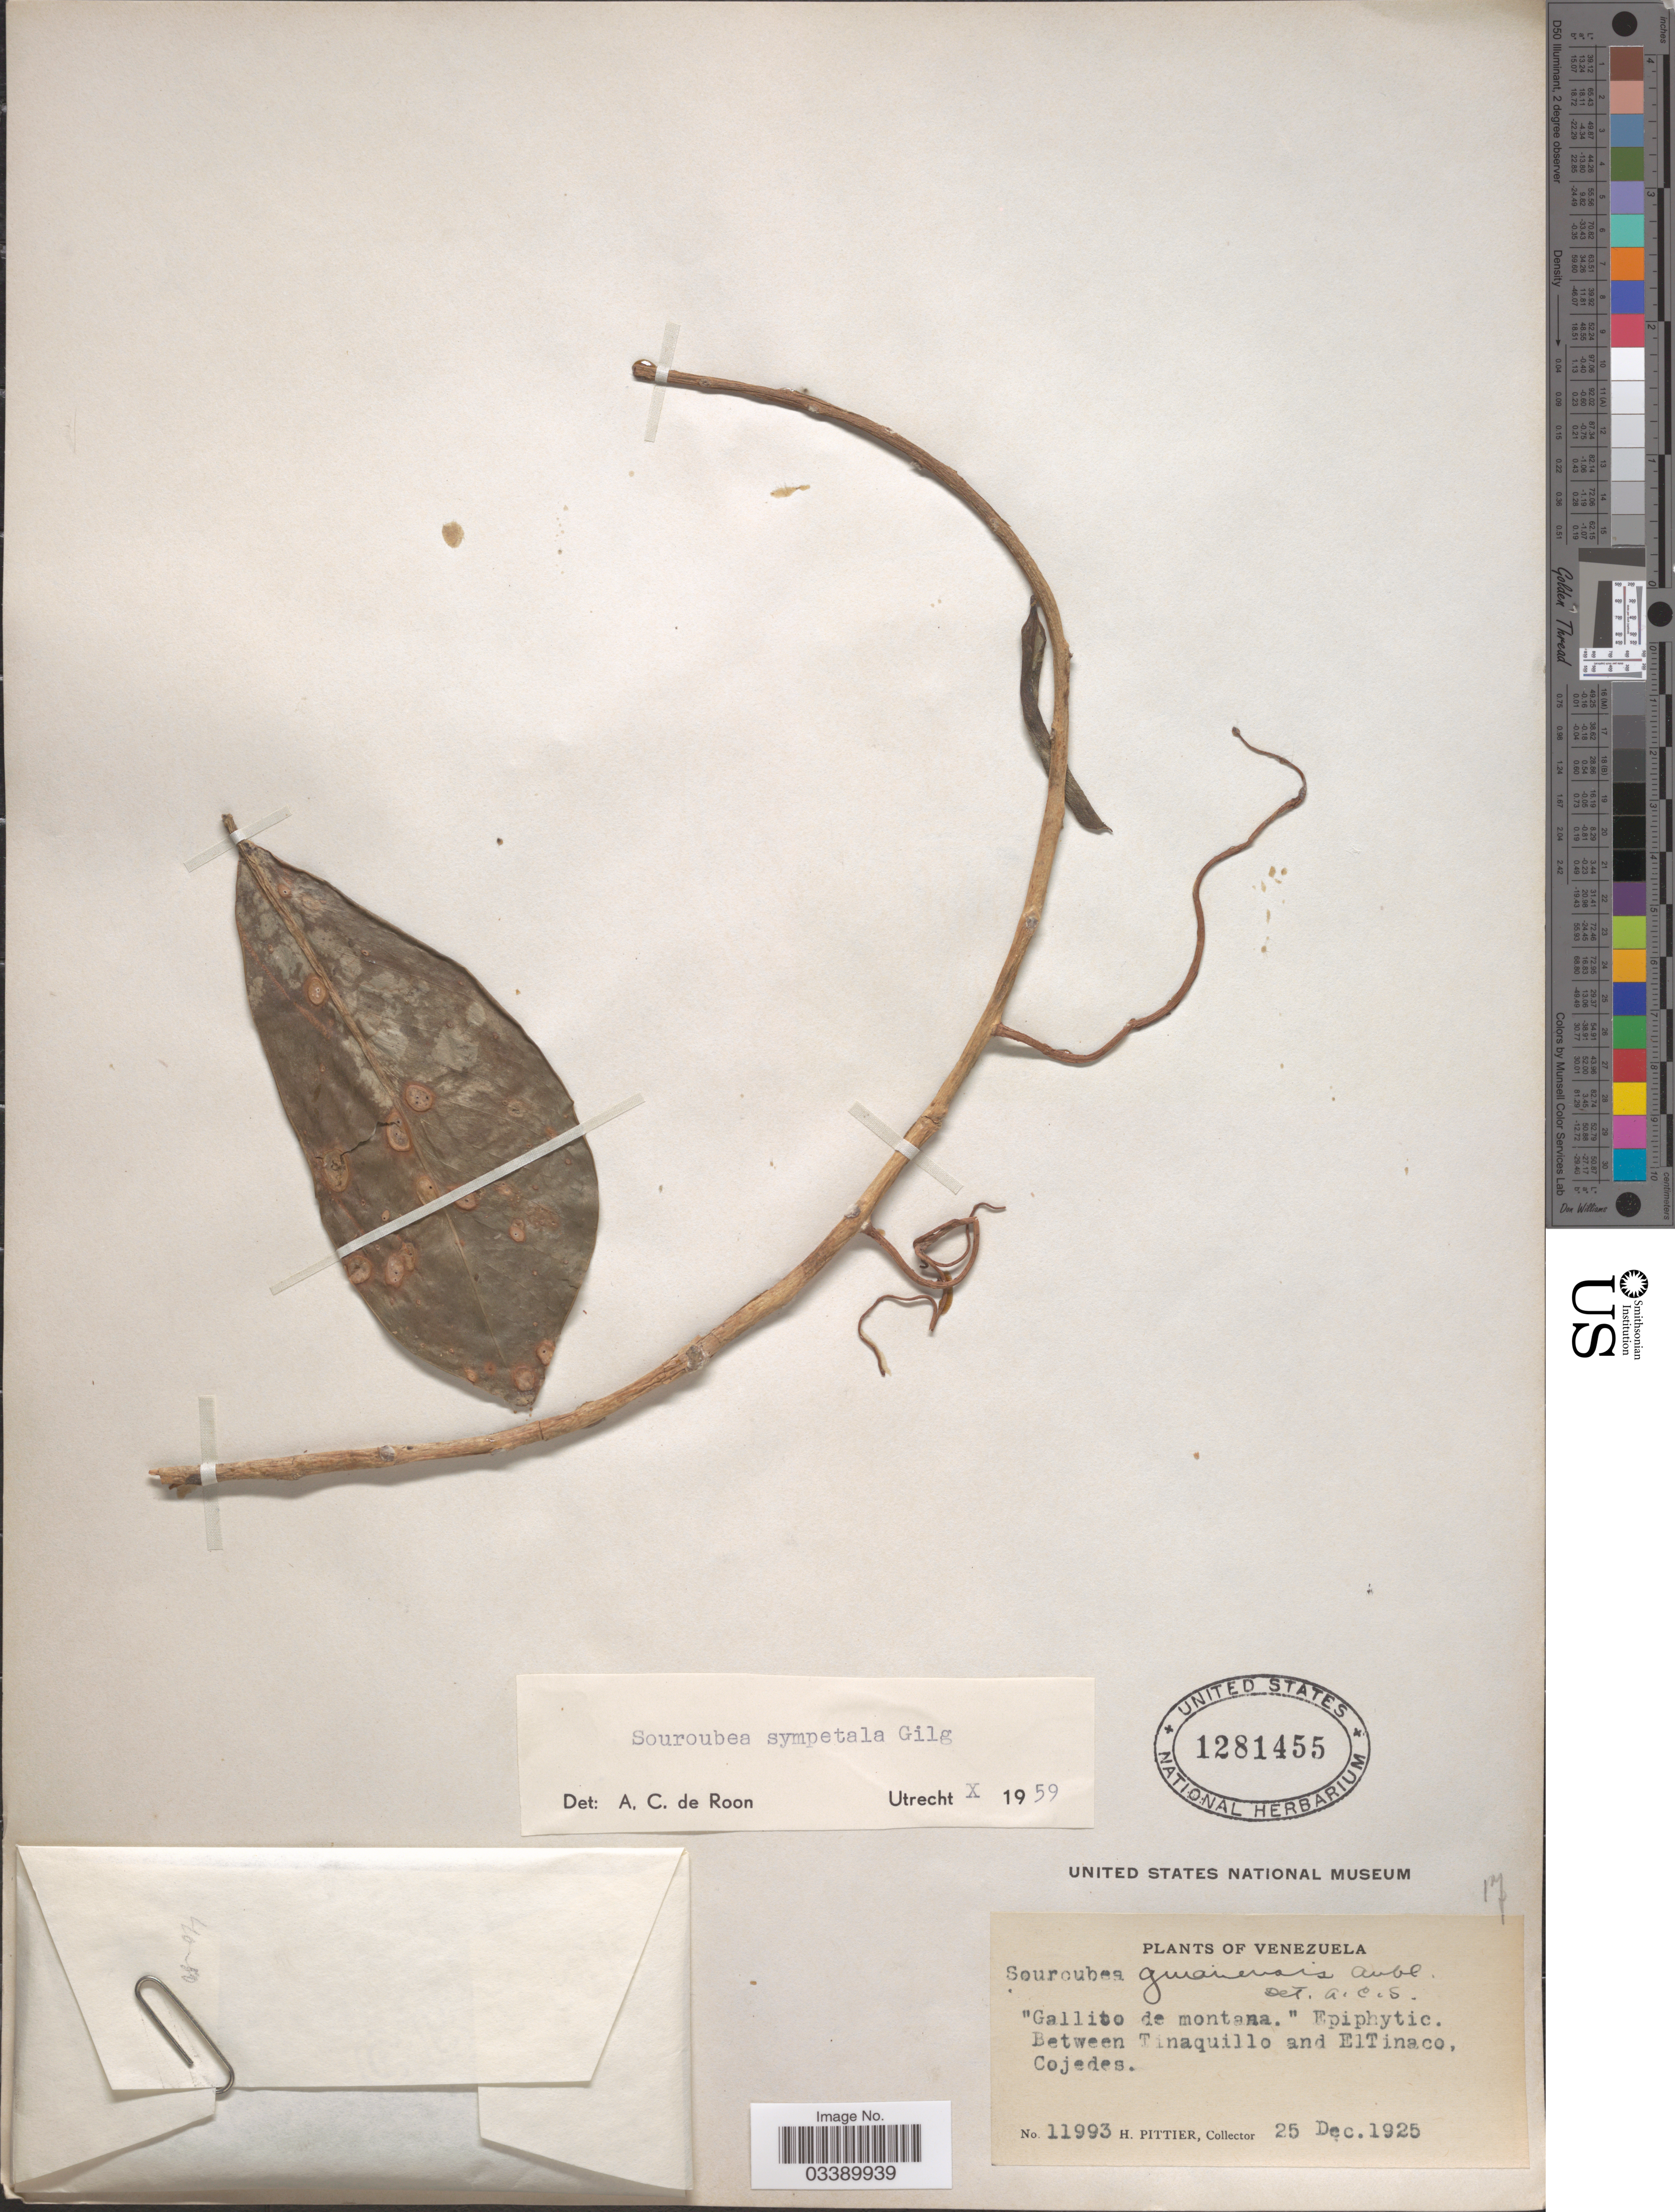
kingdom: Plantae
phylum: Tracheophyta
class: Magnoliopsida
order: Ericales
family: Marcgraviaceae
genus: Souroubea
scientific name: Souroubea sympetala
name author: Gilg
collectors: H. F. Pittier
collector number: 11993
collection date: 1925-12-25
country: Venezuela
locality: Between Tinaquillo and ElTinaco. Cojedes.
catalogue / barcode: US 1281455